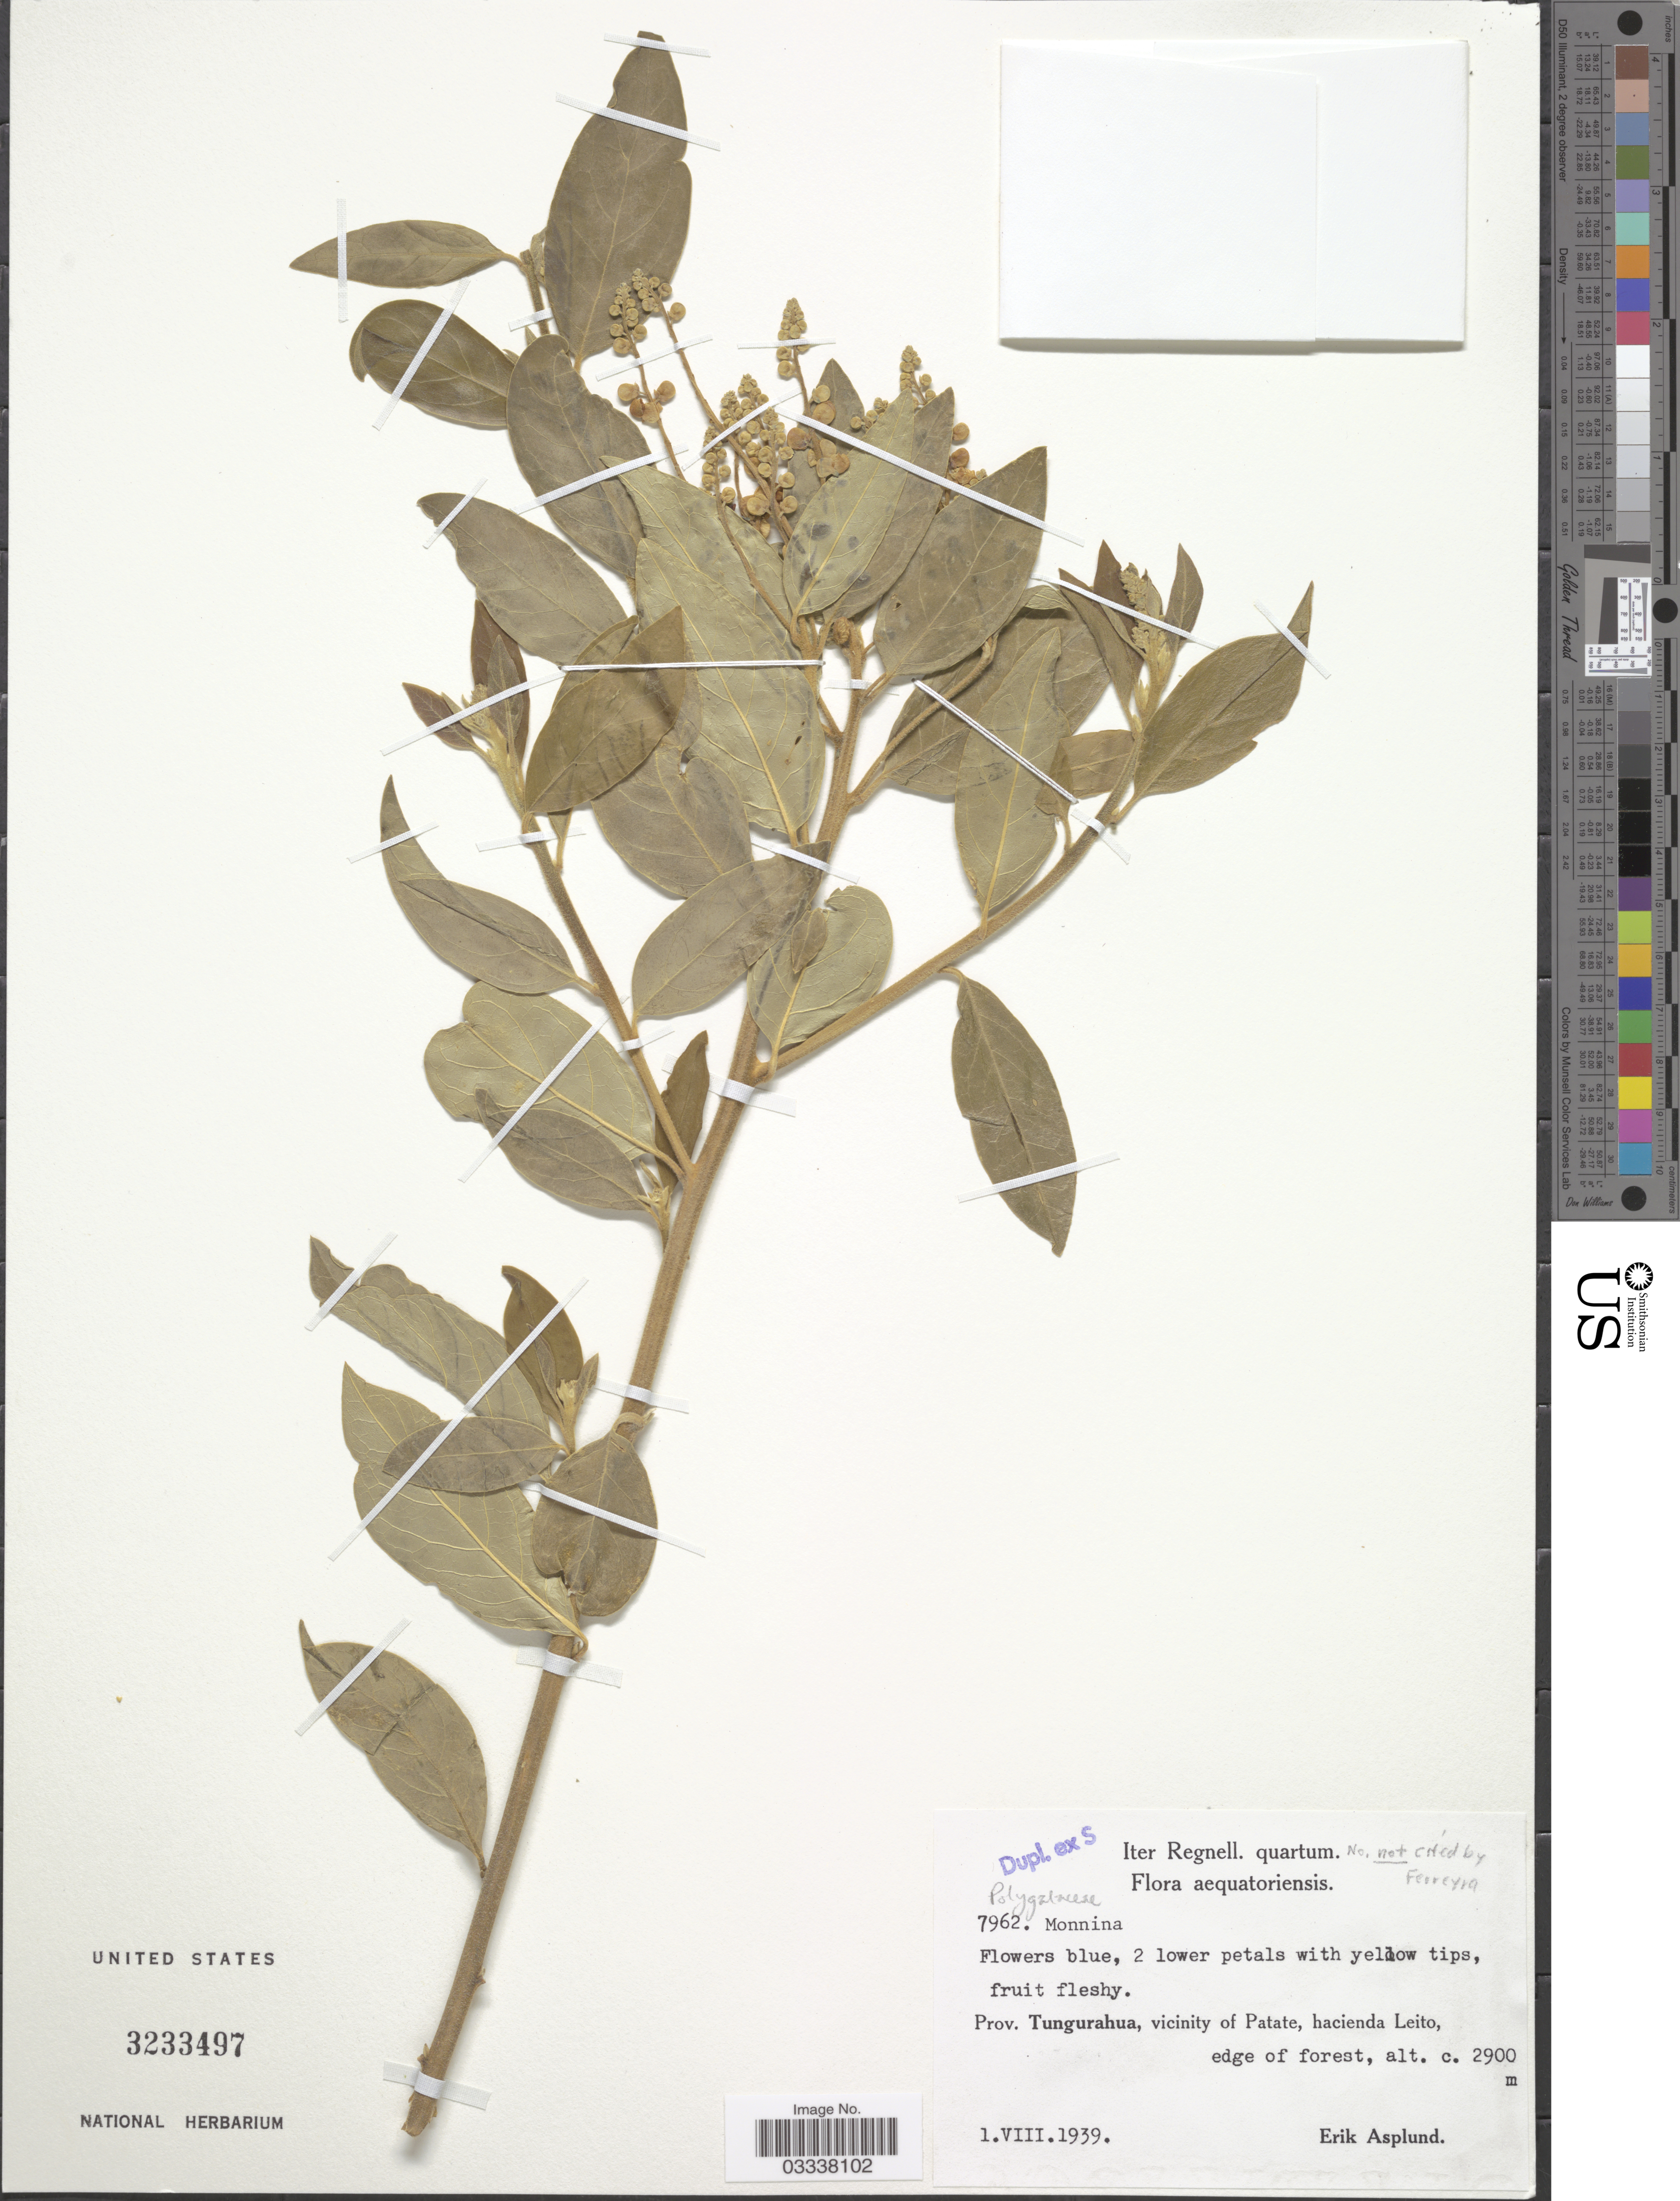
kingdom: Plantae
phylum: Tracheophyta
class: Magnoliopsida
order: Fabales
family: Polygalaceae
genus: Monnina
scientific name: Monnina sp.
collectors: E. Asplund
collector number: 7962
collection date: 1939-08-01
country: Ecuador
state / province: Tungurahua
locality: Aequatoriensis. Vicinity of Patate, hacienda Leito.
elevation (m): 2900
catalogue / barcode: US 3233497